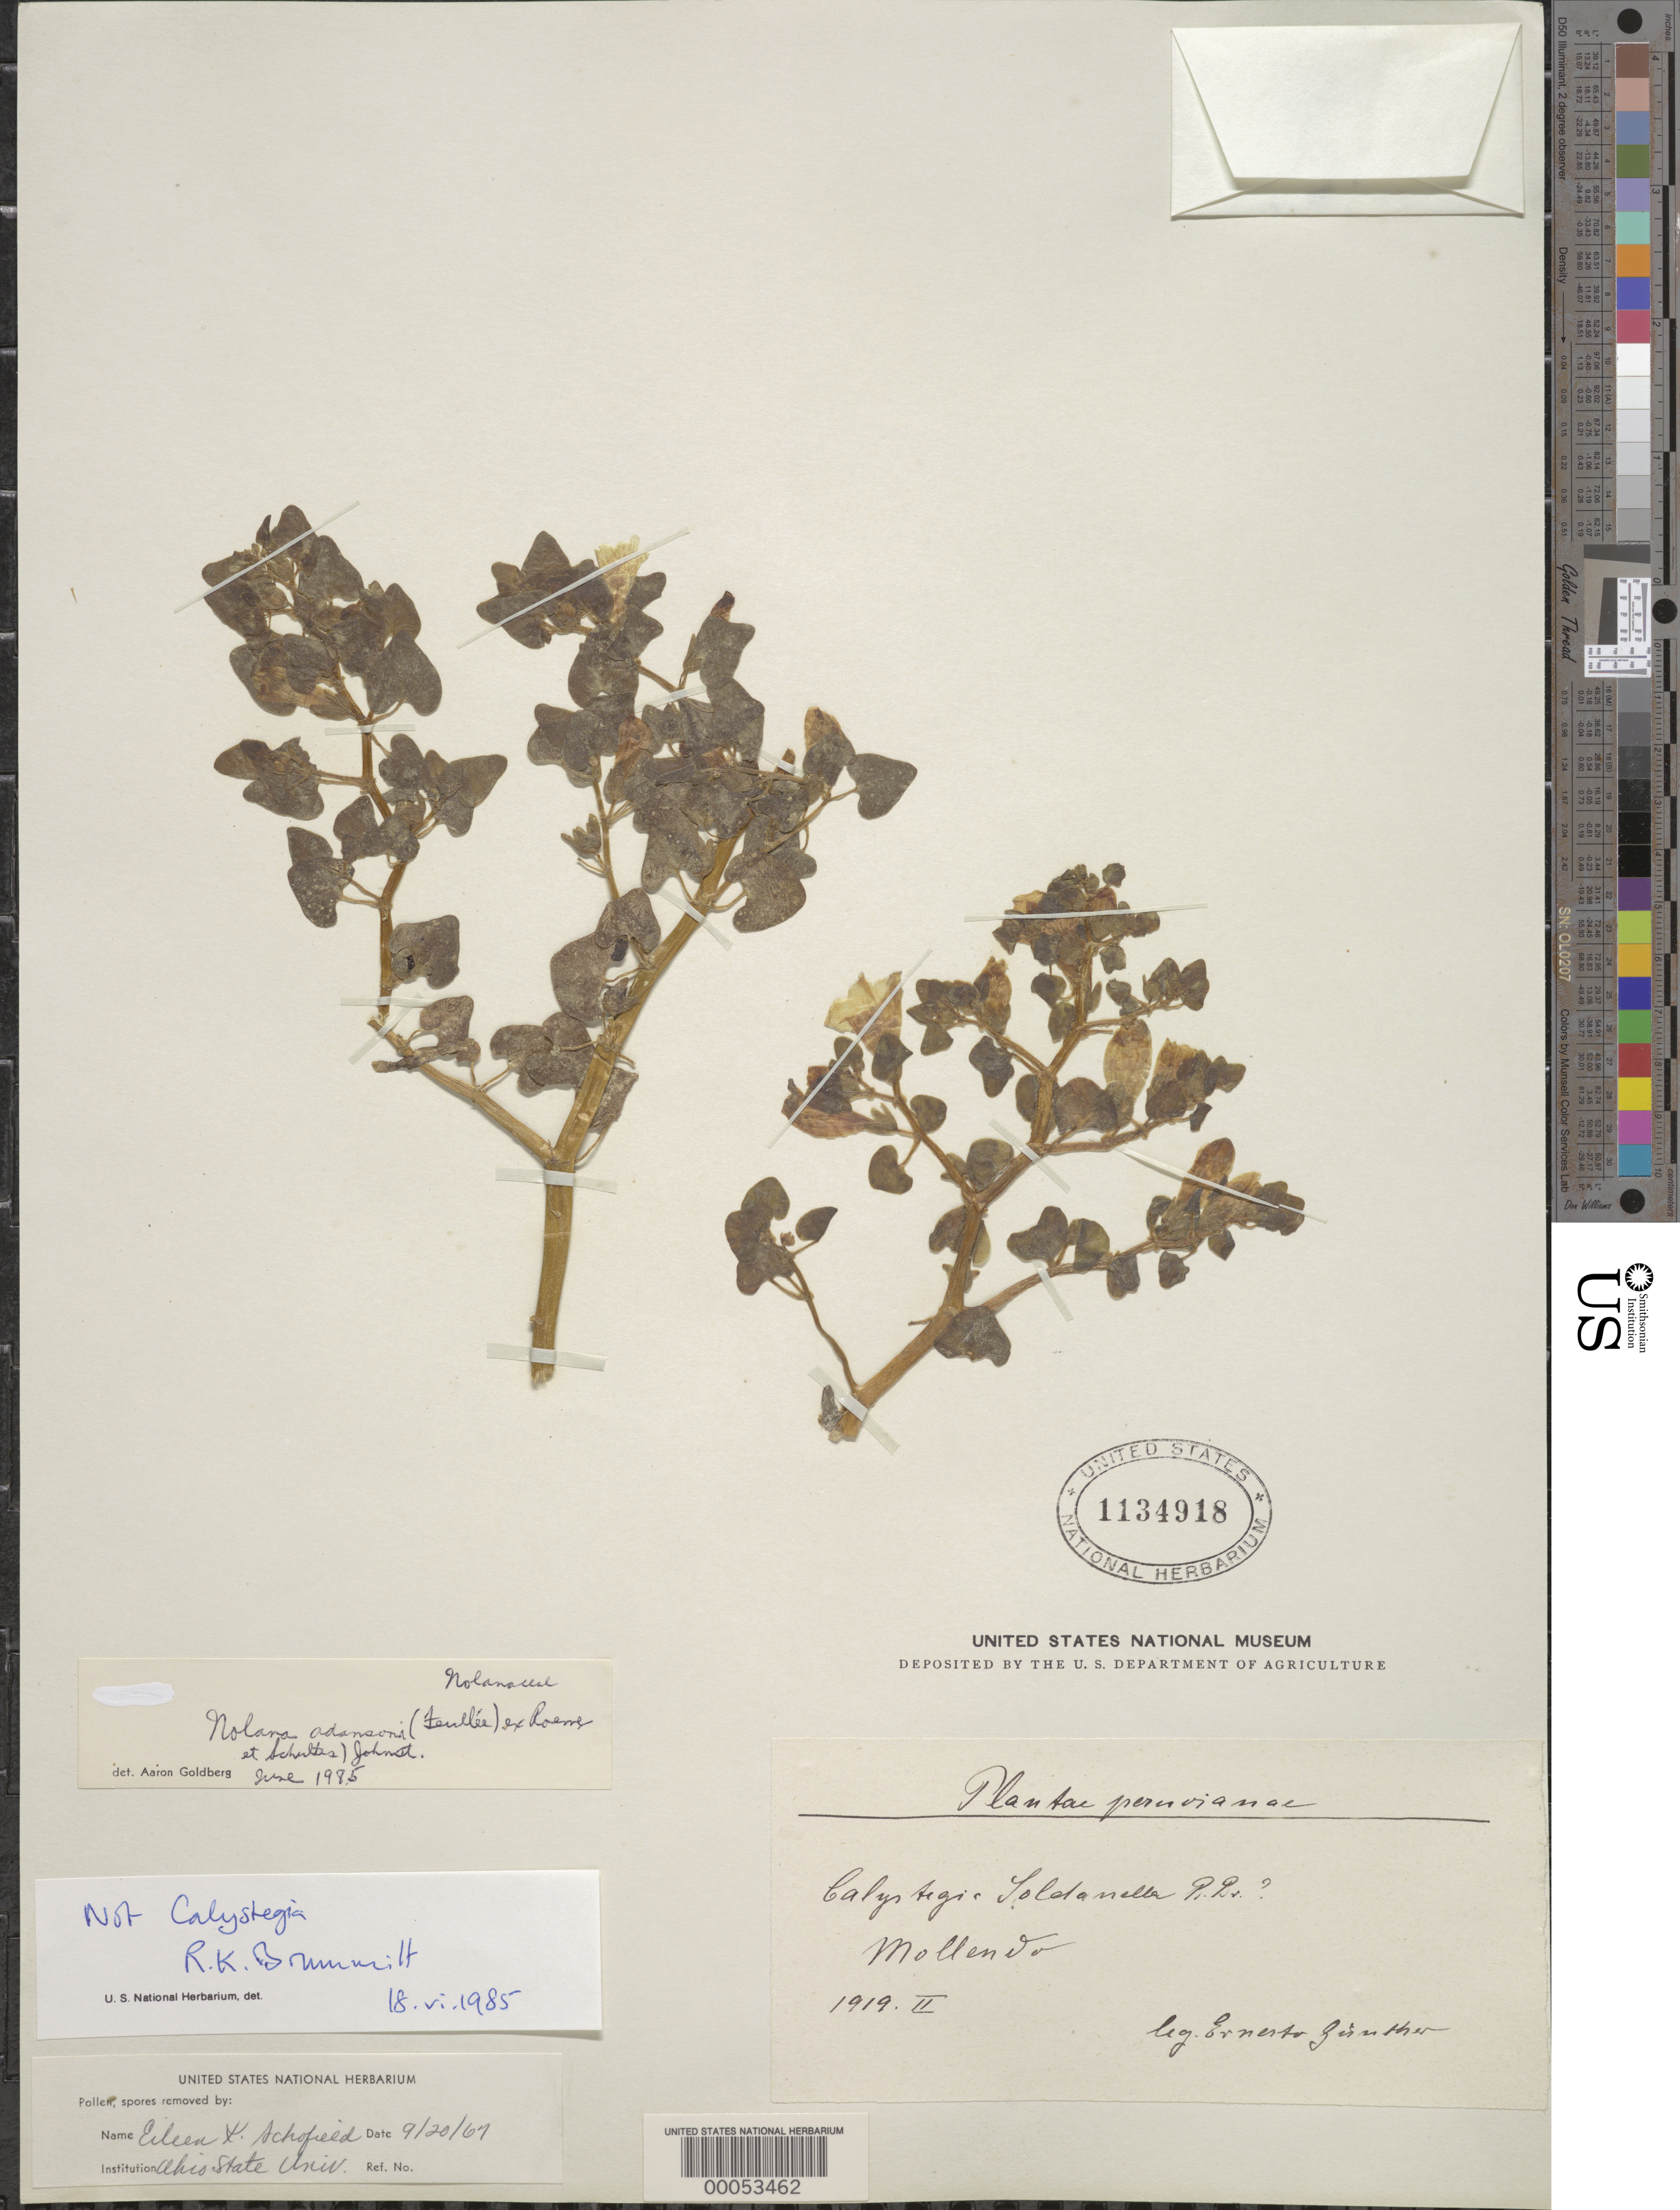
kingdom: Plantae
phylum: Tracheophyta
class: Magnoliopsida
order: Solanales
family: Solanaceae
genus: Nolana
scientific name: Nolana adansonii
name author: I.M. Johnst.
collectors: E. Gunther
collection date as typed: Feb 1919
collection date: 1919-02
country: Peru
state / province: Arequipa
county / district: Islay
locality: Mollendo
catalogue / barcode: US 1134918